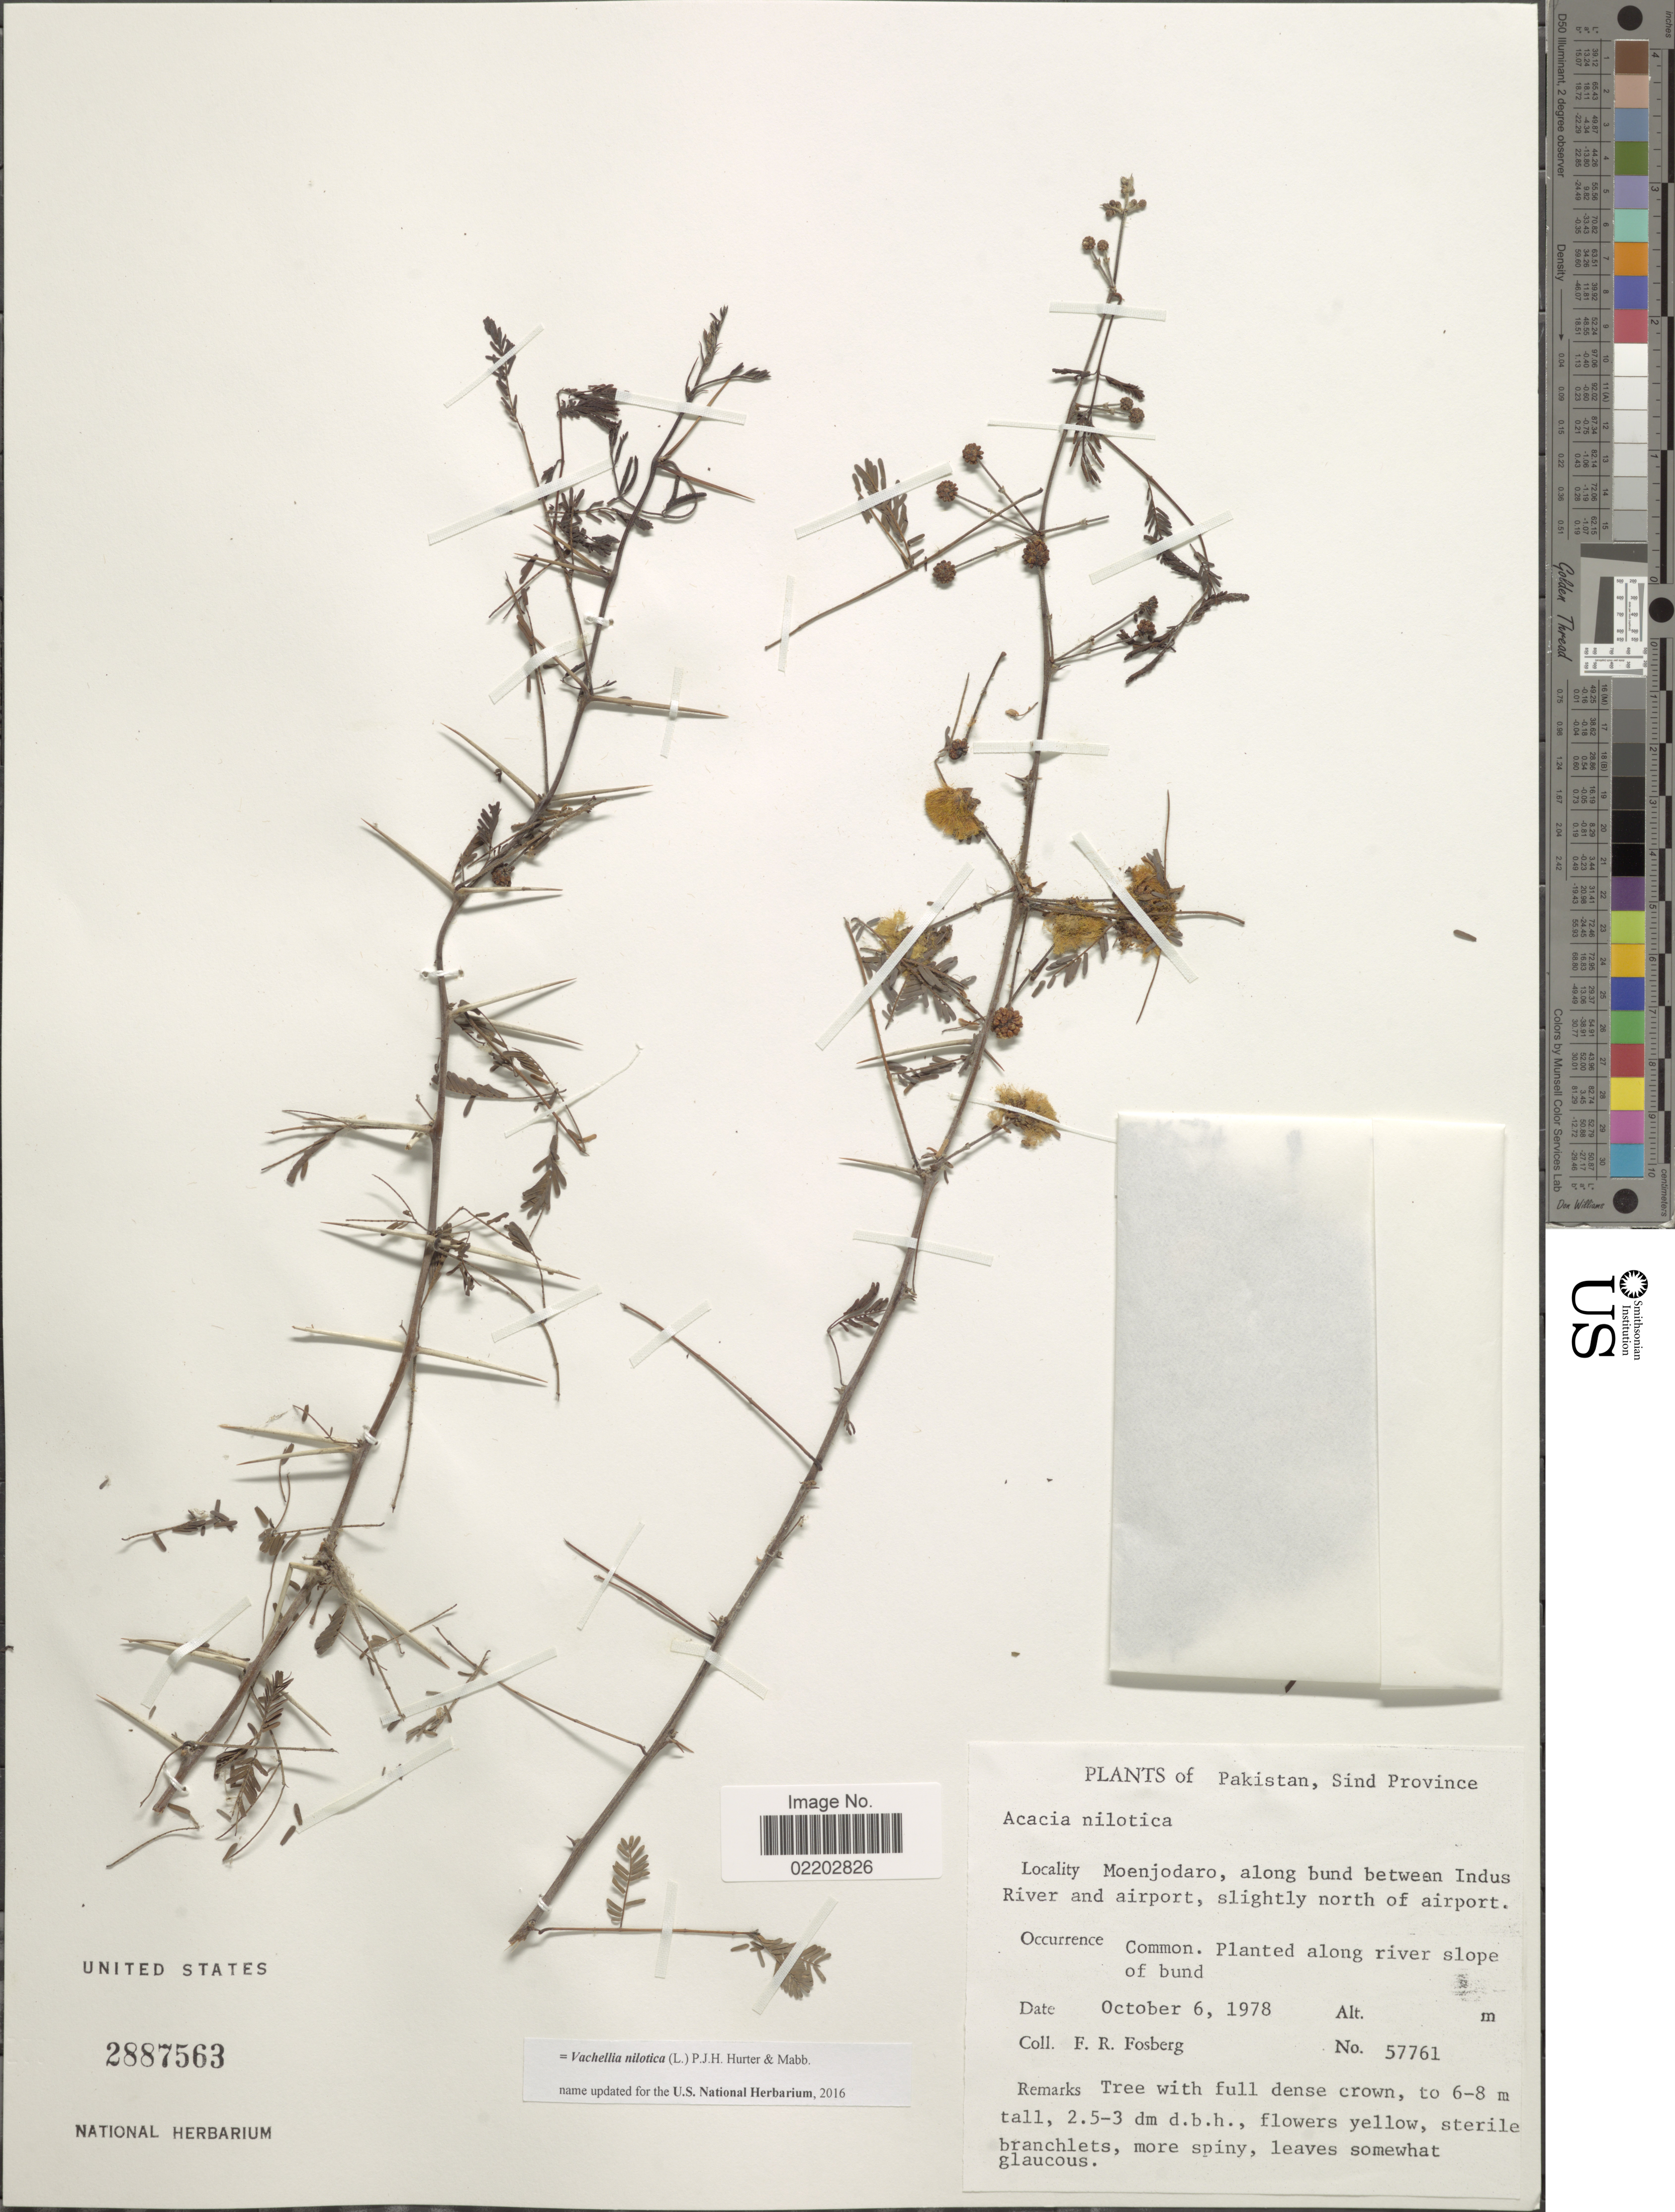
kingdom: Plantae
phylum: Tracheophyta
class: Magnoliopsida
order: Fabales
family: Fabaceae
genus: Vachellia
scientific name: Vachellia nilotica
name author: (L.) P.J.H. Hurter & Mabb.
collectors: F. R. Fosberg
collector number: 57761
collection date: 1978-10-06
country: Pakistan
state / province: Sindh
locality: Sind Province, Moenjodaro, along bund between Indus River and airport, slightly north of airport, along river slope of bund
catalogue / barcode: US 2887563